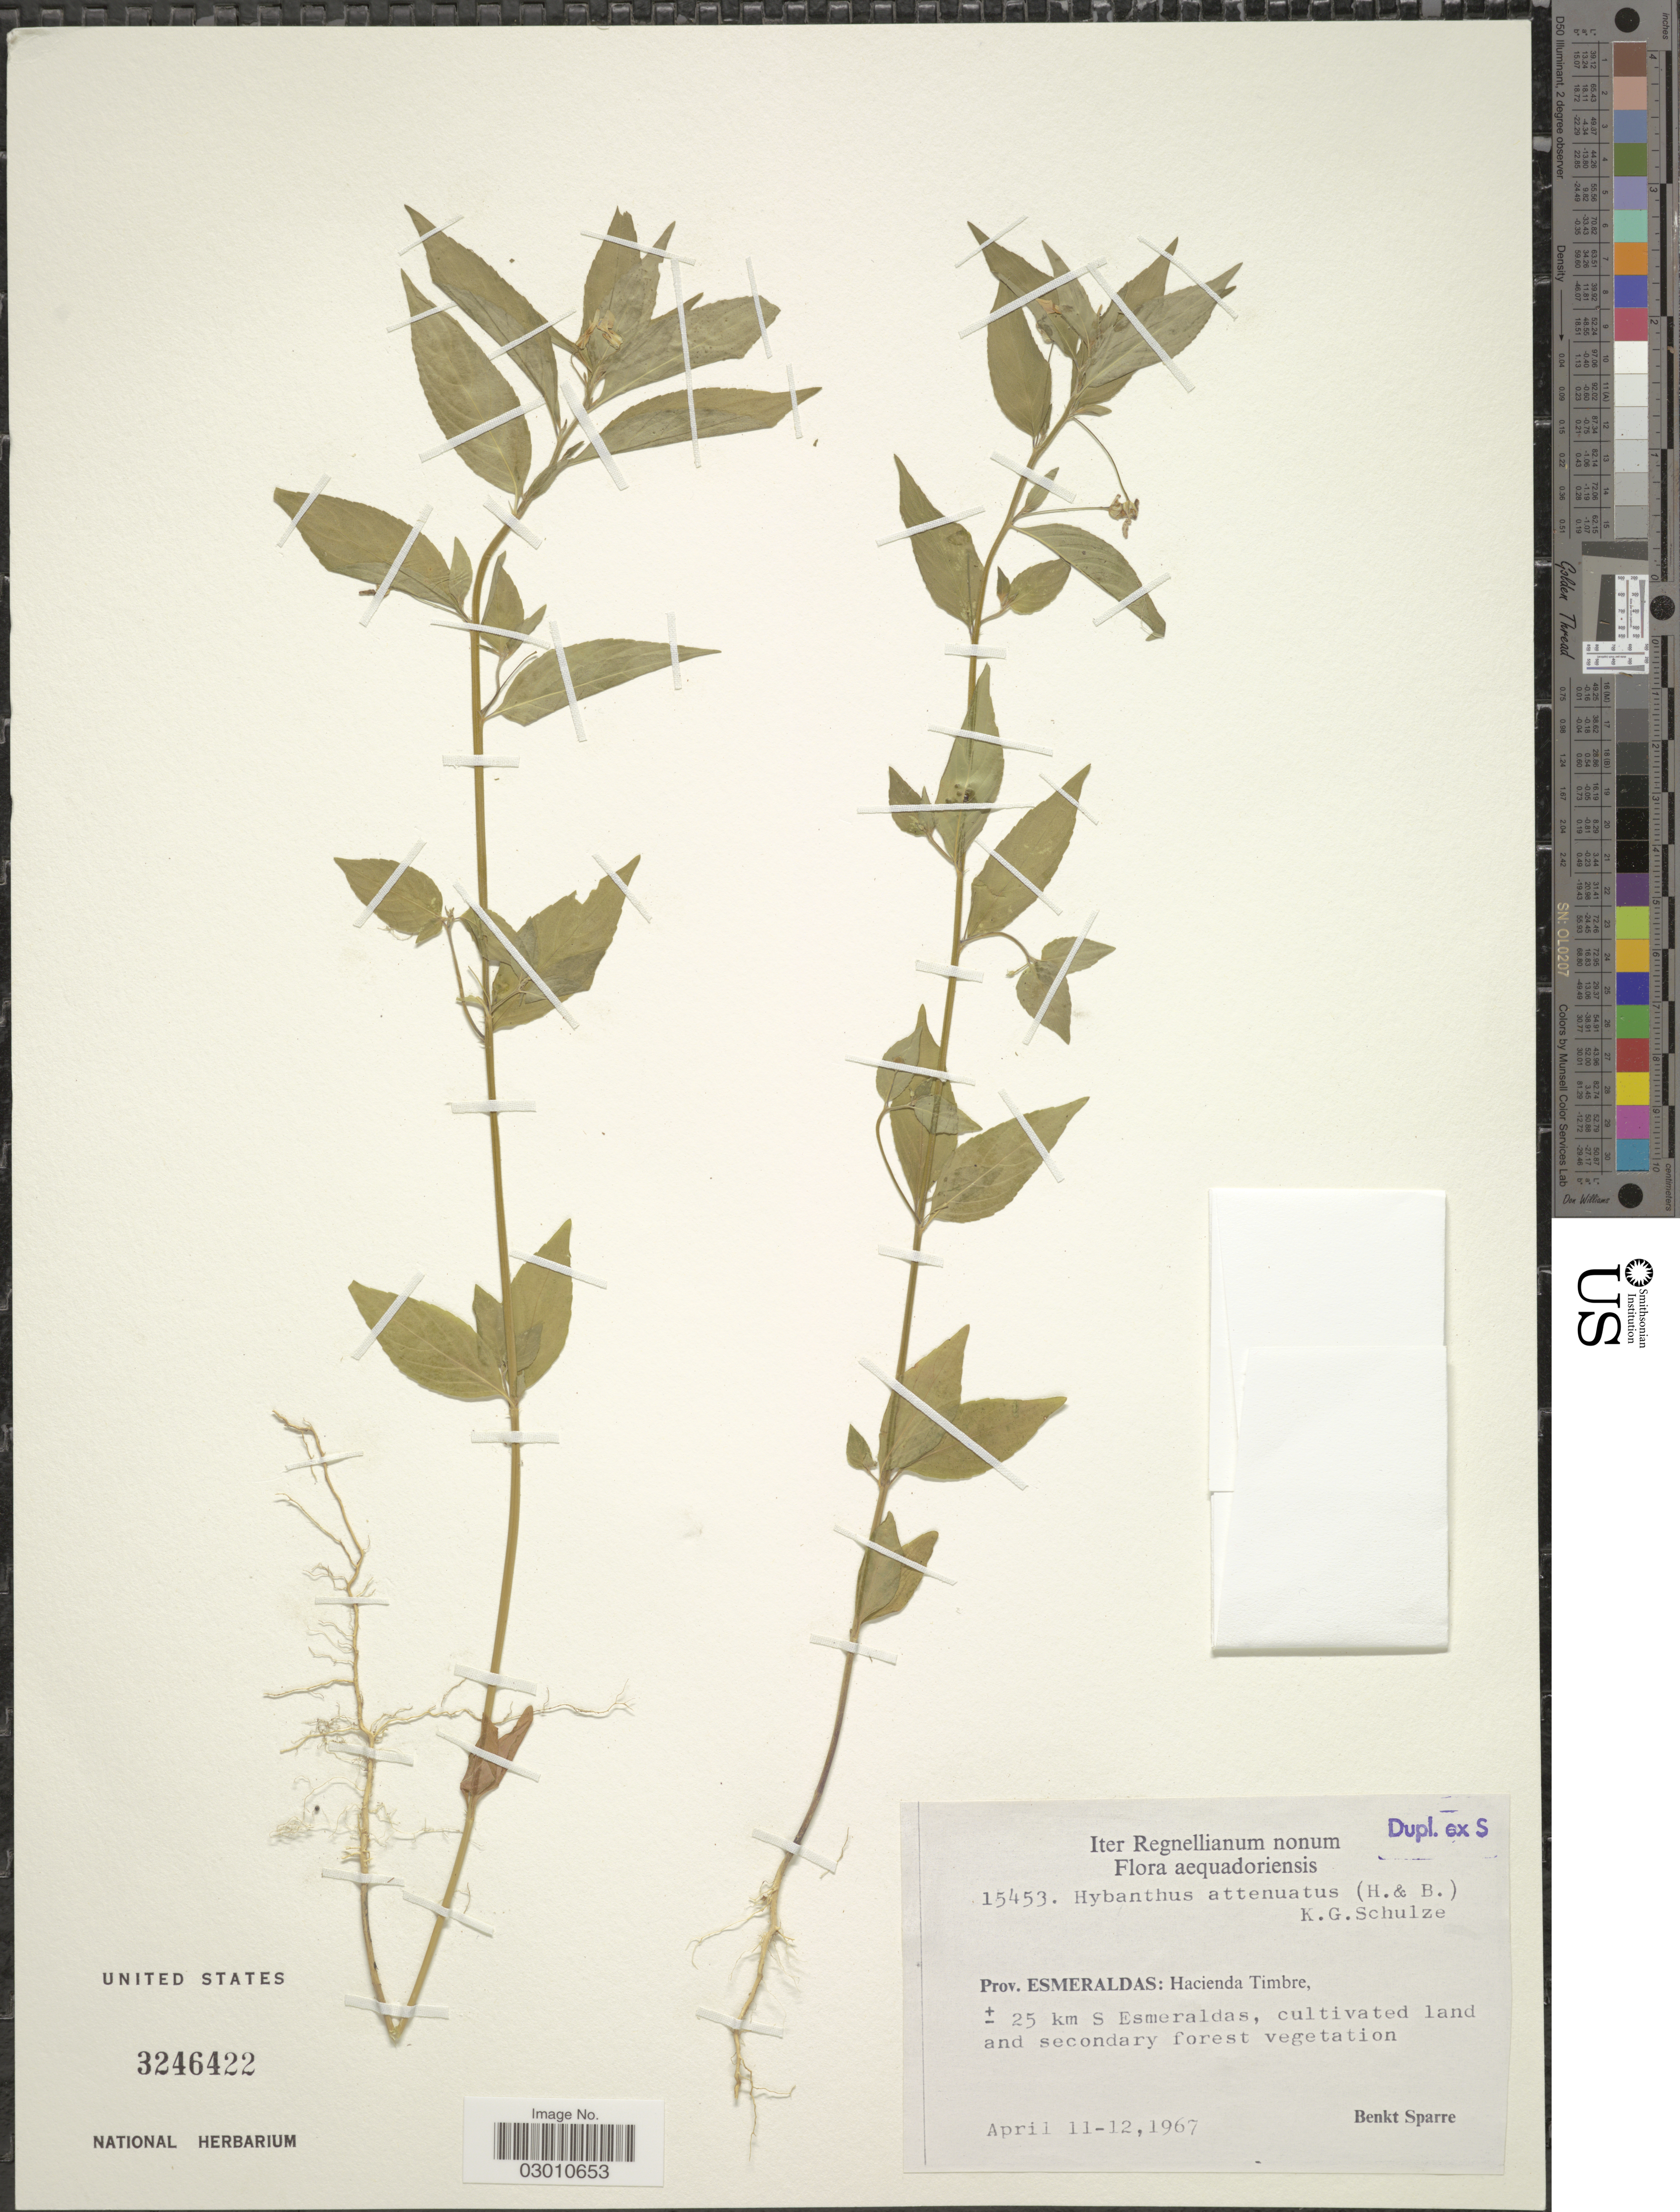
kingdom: Plantae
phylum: Tracheophyta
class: Magnoliopsida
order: Malpighiales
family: Violaceae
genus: Pombalia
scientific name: Pombalia attenuata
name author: (Humb. & Bonpl. ex Willd.) Paula-Souza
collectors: B. Sparre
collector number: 15453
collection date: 1967-04-11/1967-04-12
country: Ecuador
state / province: Esmeraldas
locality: Hacienda Timbre, ± 25 km S Esmeraldas, cultivated land and secondary forest vegetation.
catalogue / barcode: US 3246422